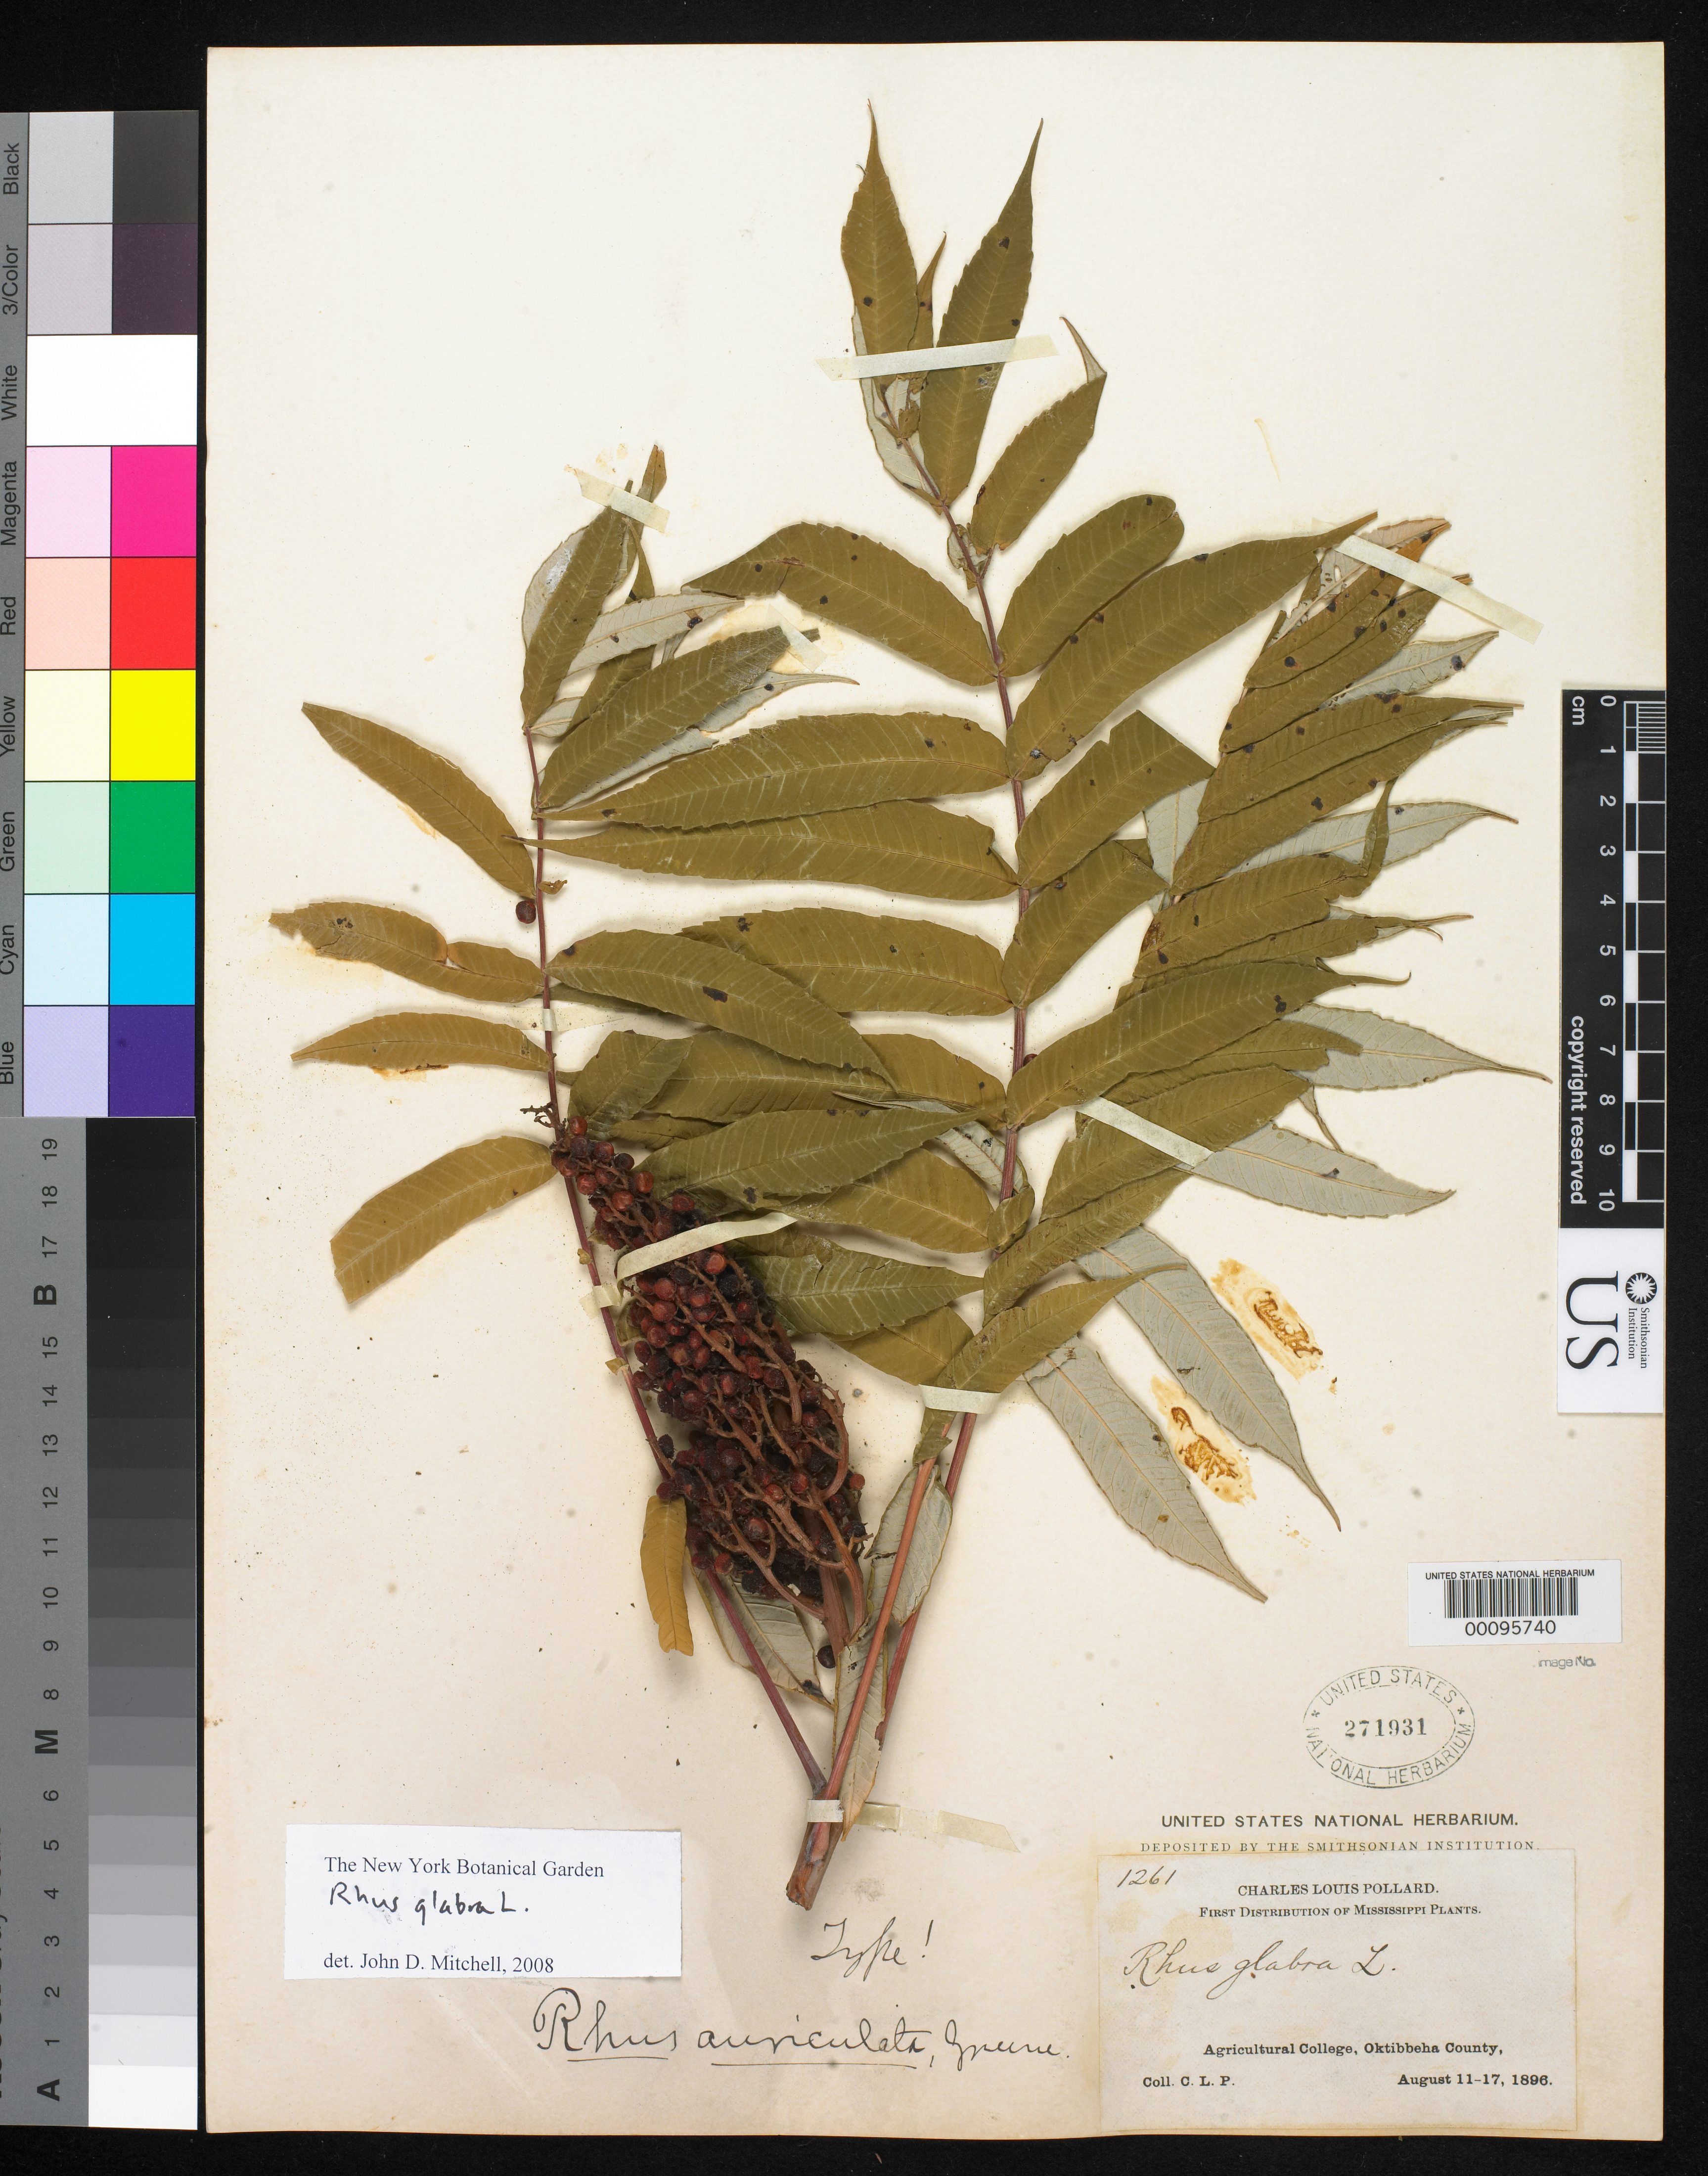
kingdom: Plantae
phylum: Tracheophyta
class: Magnoliopsida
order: Sapindales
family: Anacardiaceae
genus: Rhus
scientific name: Rhus auriculata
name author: Greene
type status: Holotype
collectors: C. L. Pollard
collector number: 1261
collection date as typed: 11 Aug 1896 to 17 Aug 1896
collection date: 1896-08-11/1896-08-17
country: United States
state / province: Mississippi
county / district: Oktibbeha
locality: Agricultural college.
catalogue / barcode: US 271931